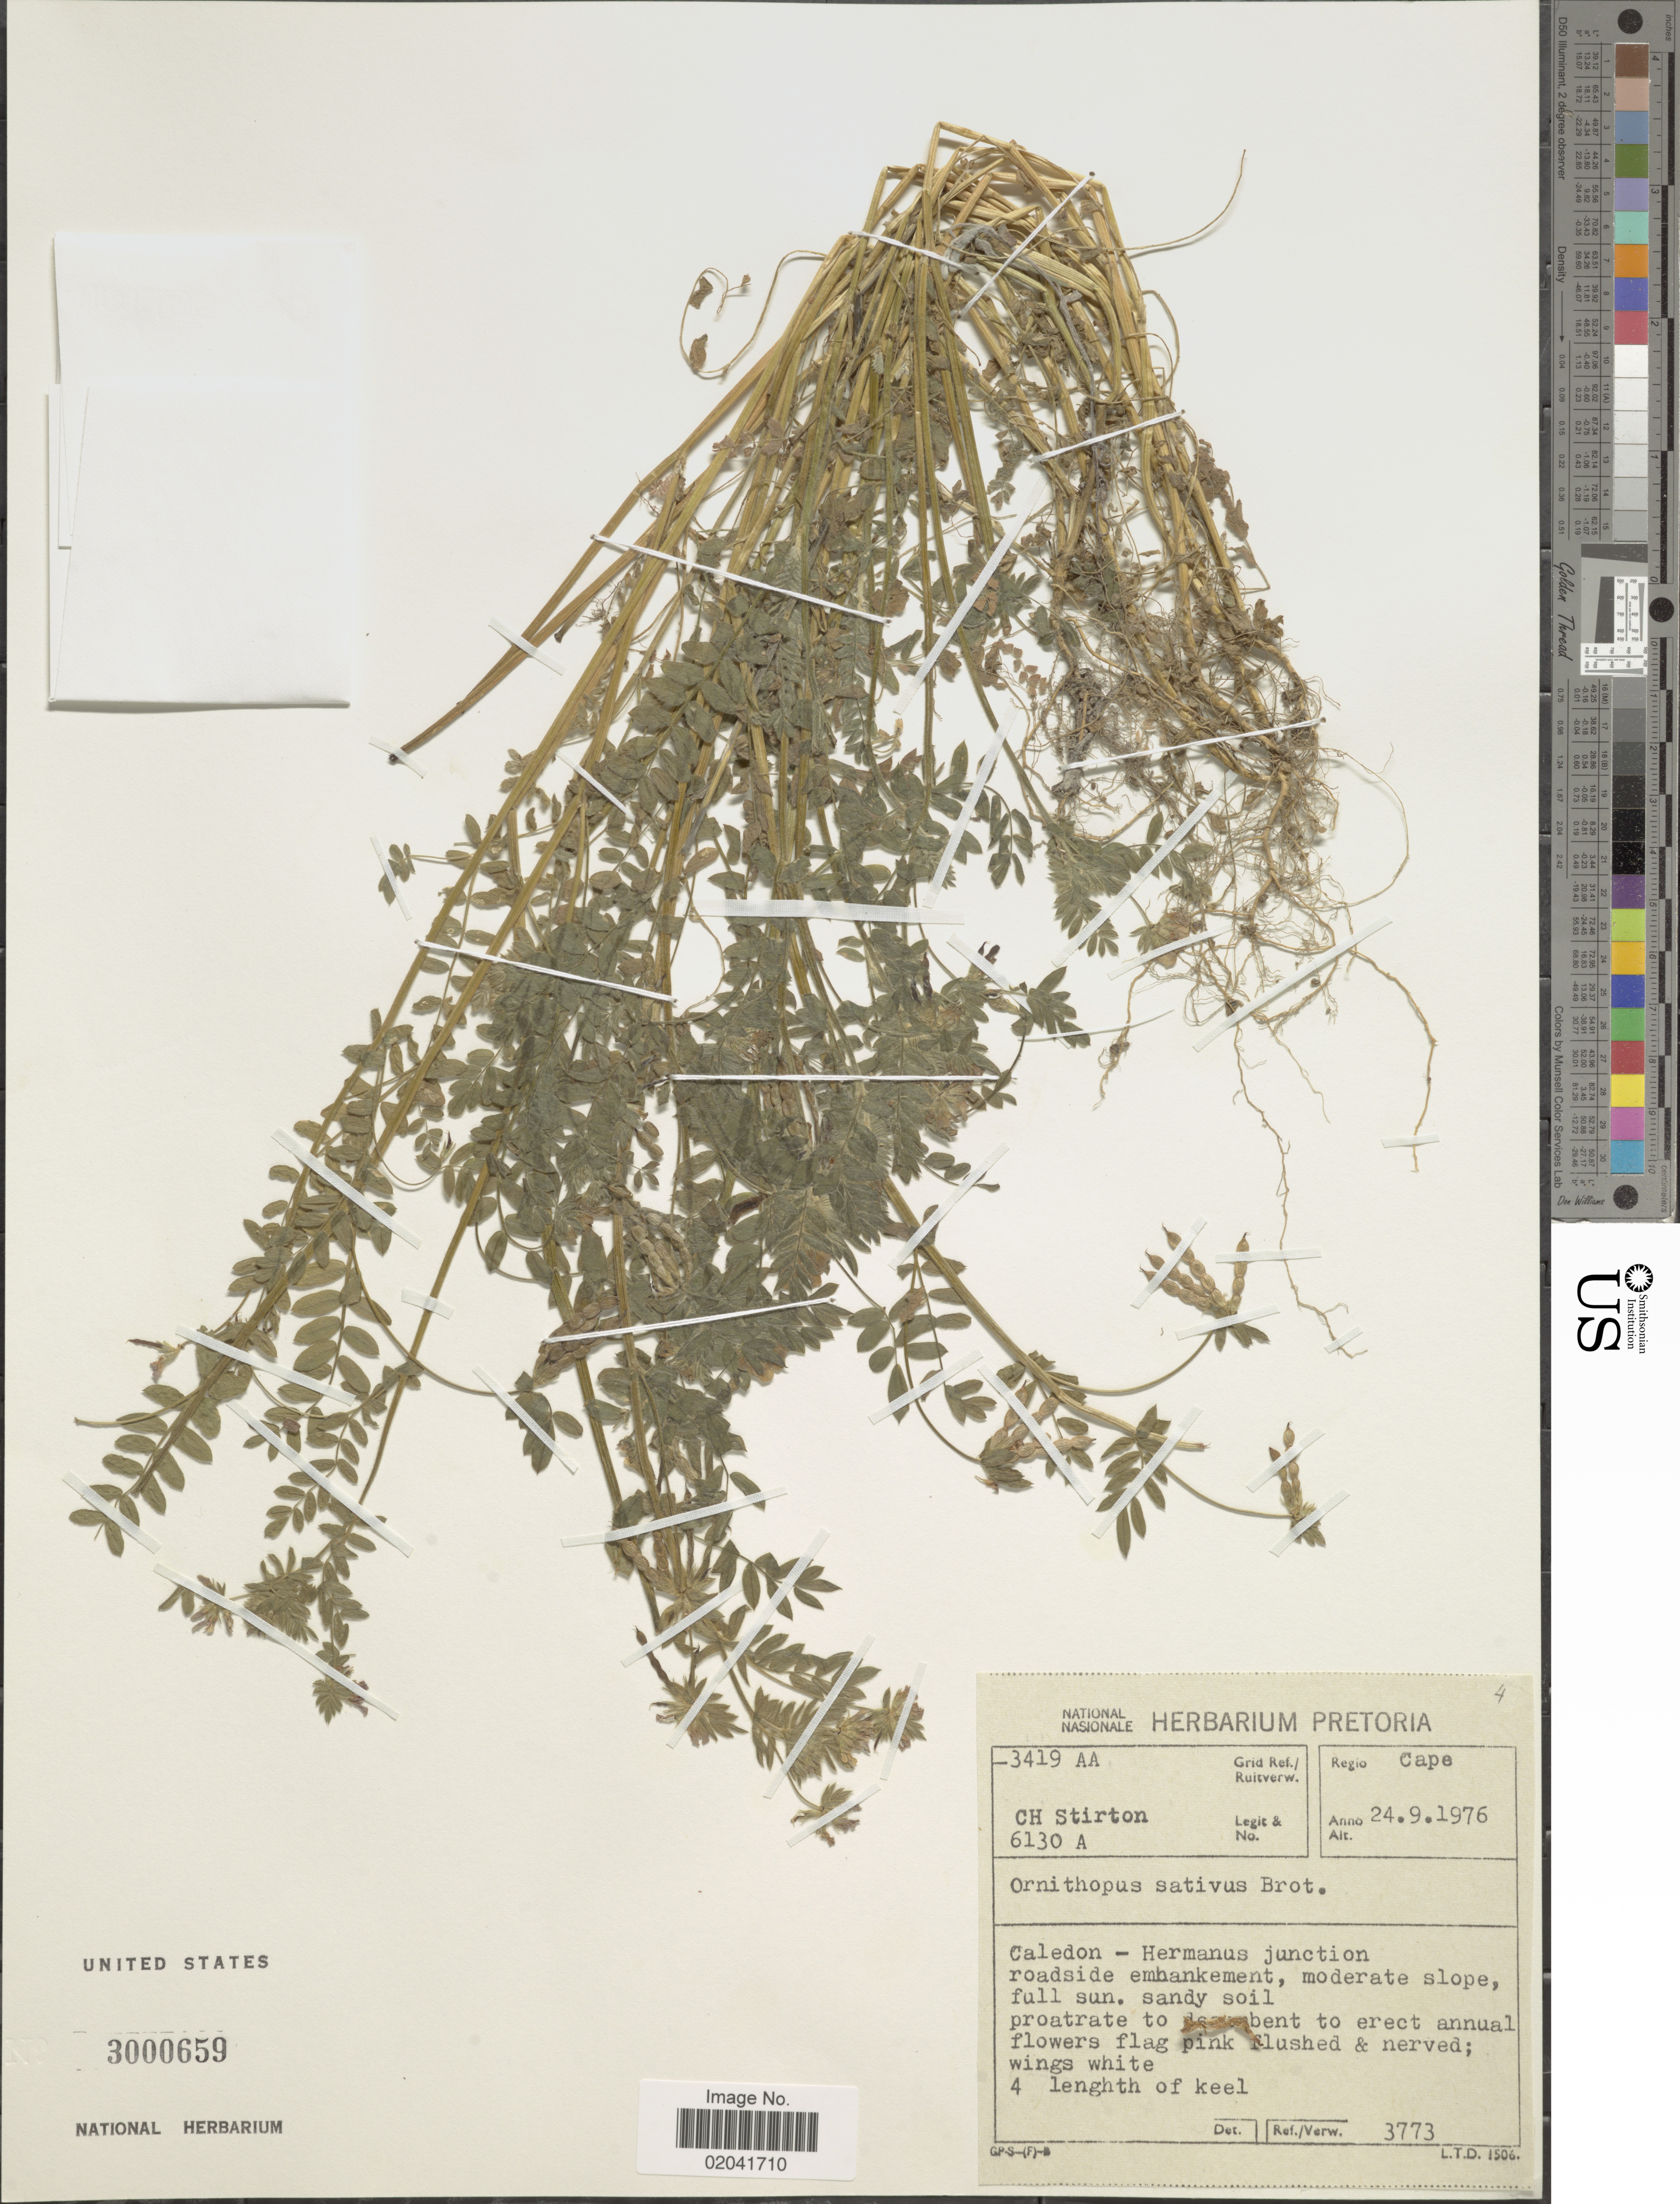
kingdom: Plantae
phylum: Tracheophyta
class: Magnoliopsida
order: Fabales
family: Fabaceae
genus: Ornithopus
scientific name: Ornithopus sativus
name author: Brot.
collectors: C. H. Stirton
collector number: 6130A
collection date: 1976-09-24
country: South Africa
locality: Regio Cape, Caledon - Hermanus junction roadside embankment, modrrate slope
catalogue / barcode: US 3000659